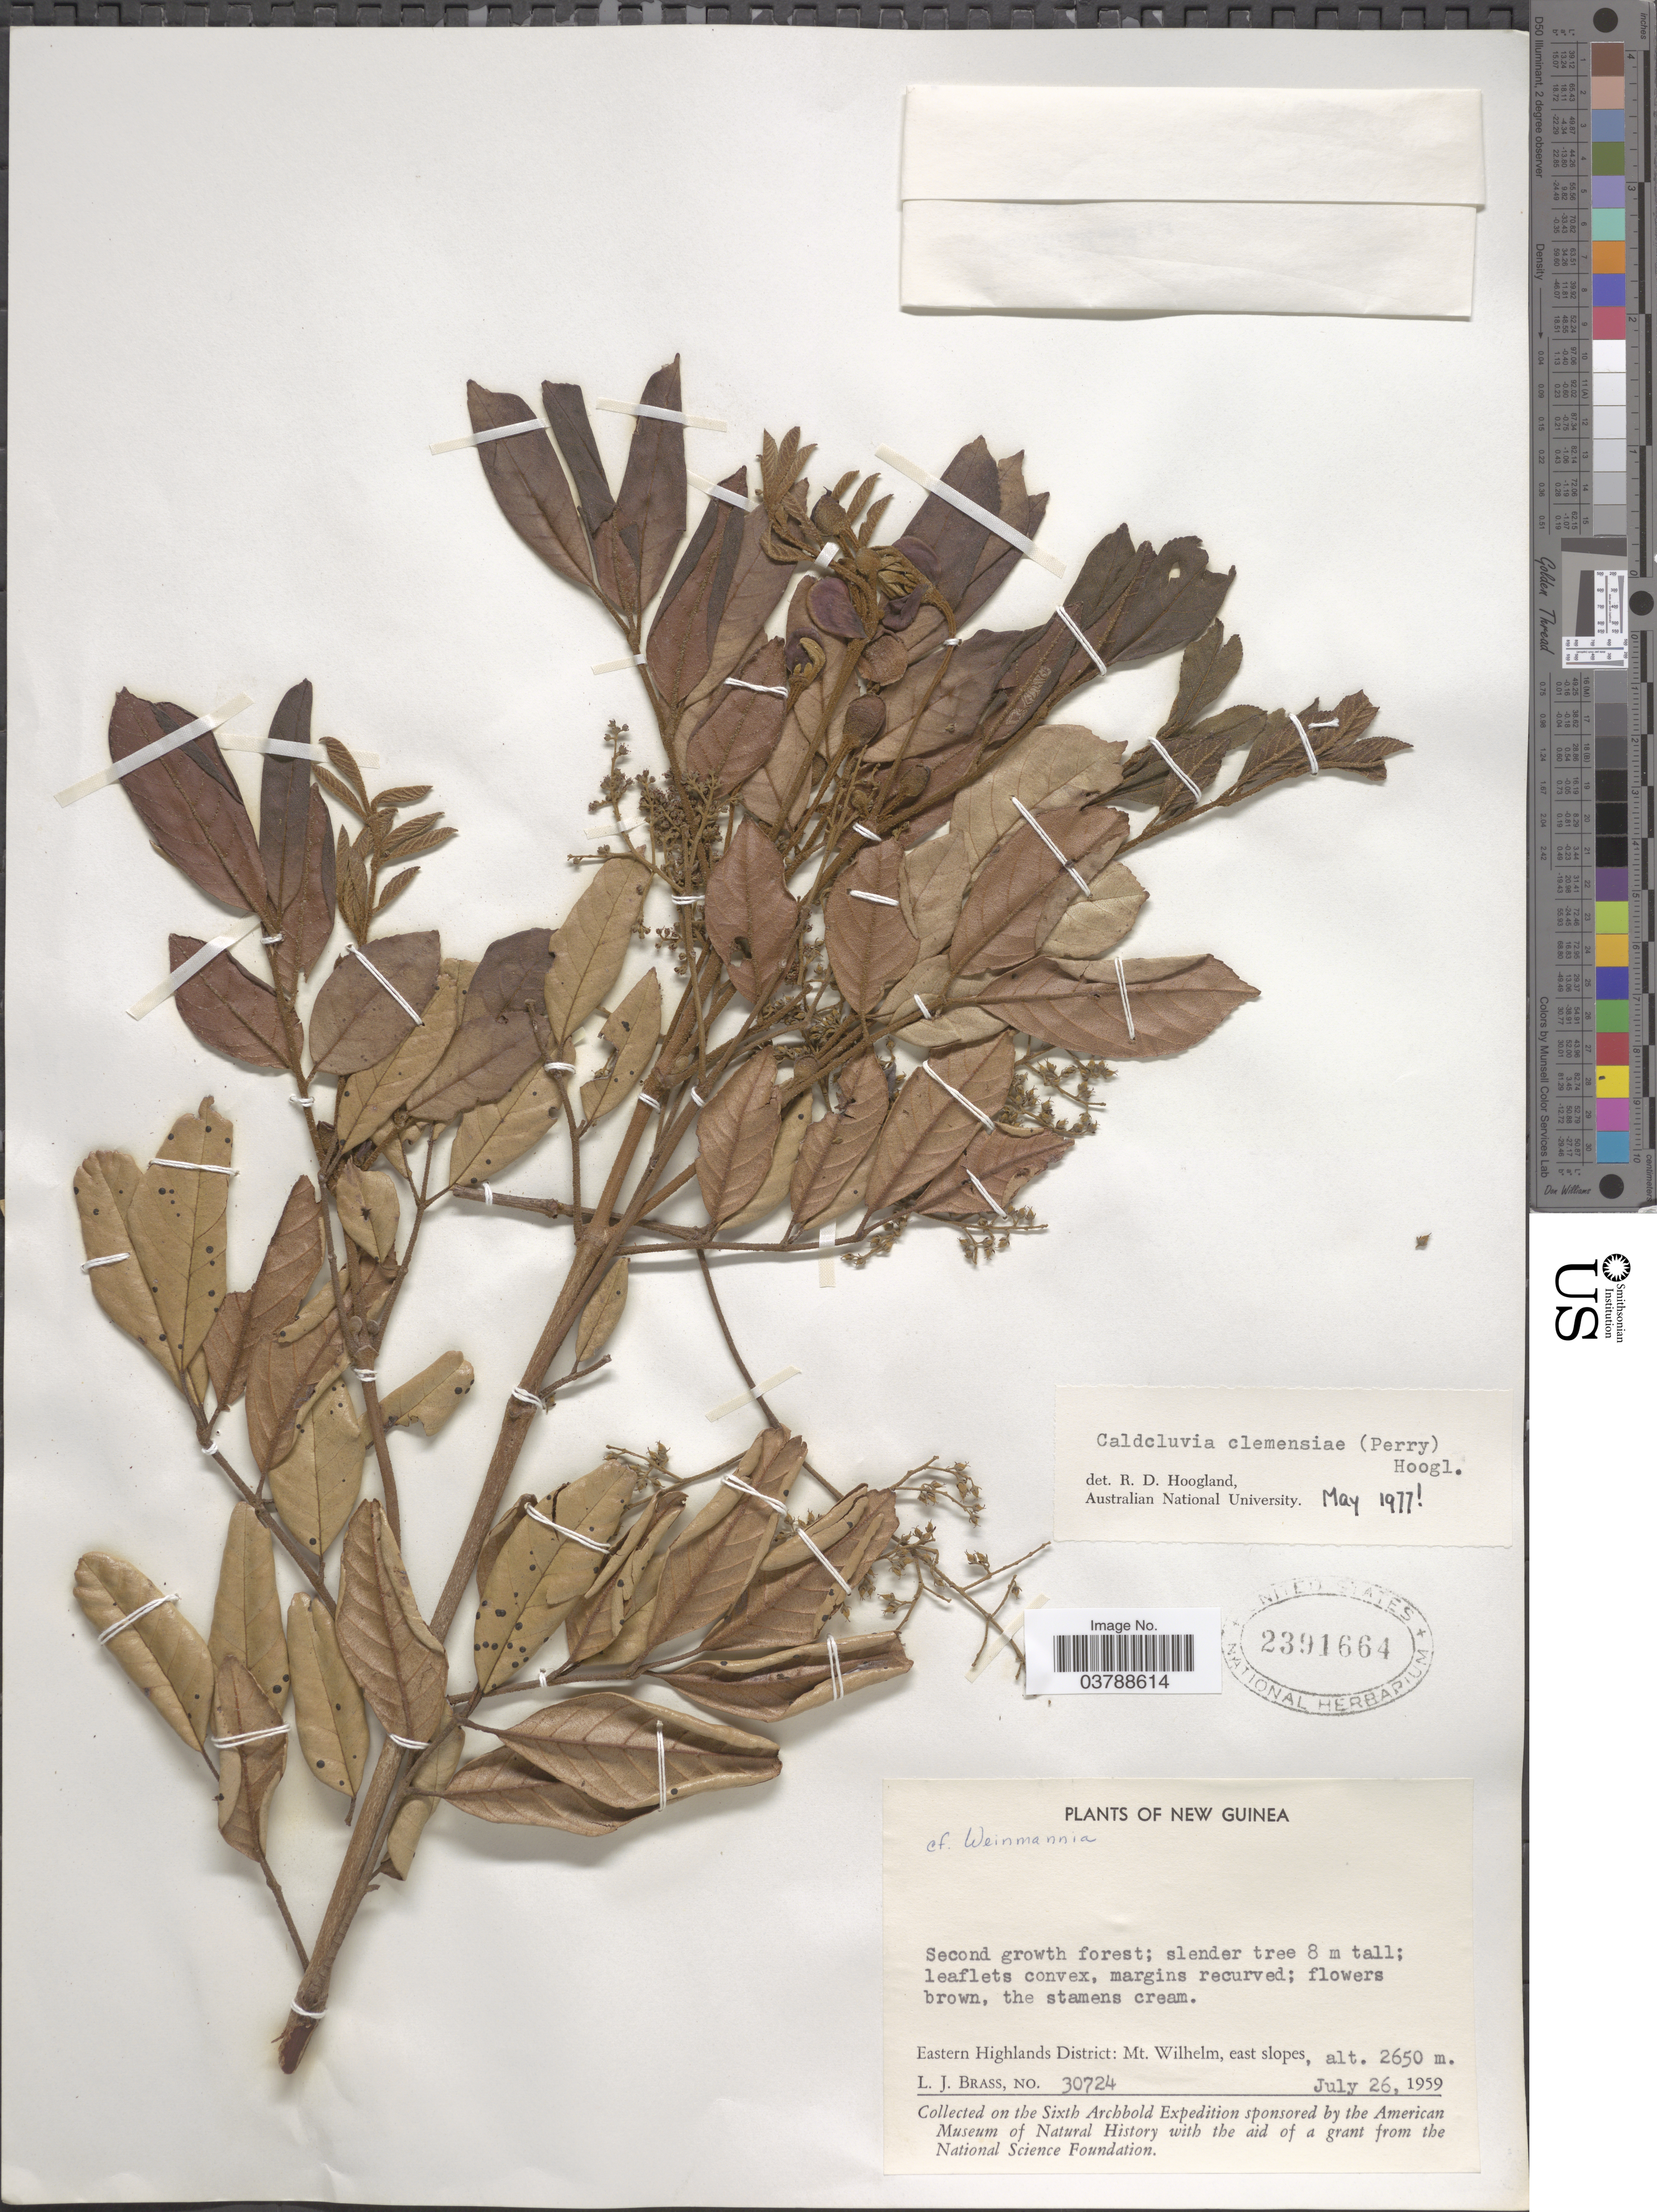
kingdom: Plantae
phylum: Tracheophyta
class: Magnoliopsida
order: Oxalidales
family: Cunoniaceae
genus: Caldcluvia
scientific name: Caldcluvia clemensiae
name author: Hoogland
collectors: L. J. Brass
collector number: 30724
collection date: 1959-07-26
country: Papua New Guinea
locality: New Guinea. Eastern Highlands District: Mt. Wilhelm, east slopes.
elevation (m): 2650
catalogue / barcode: US 2391664